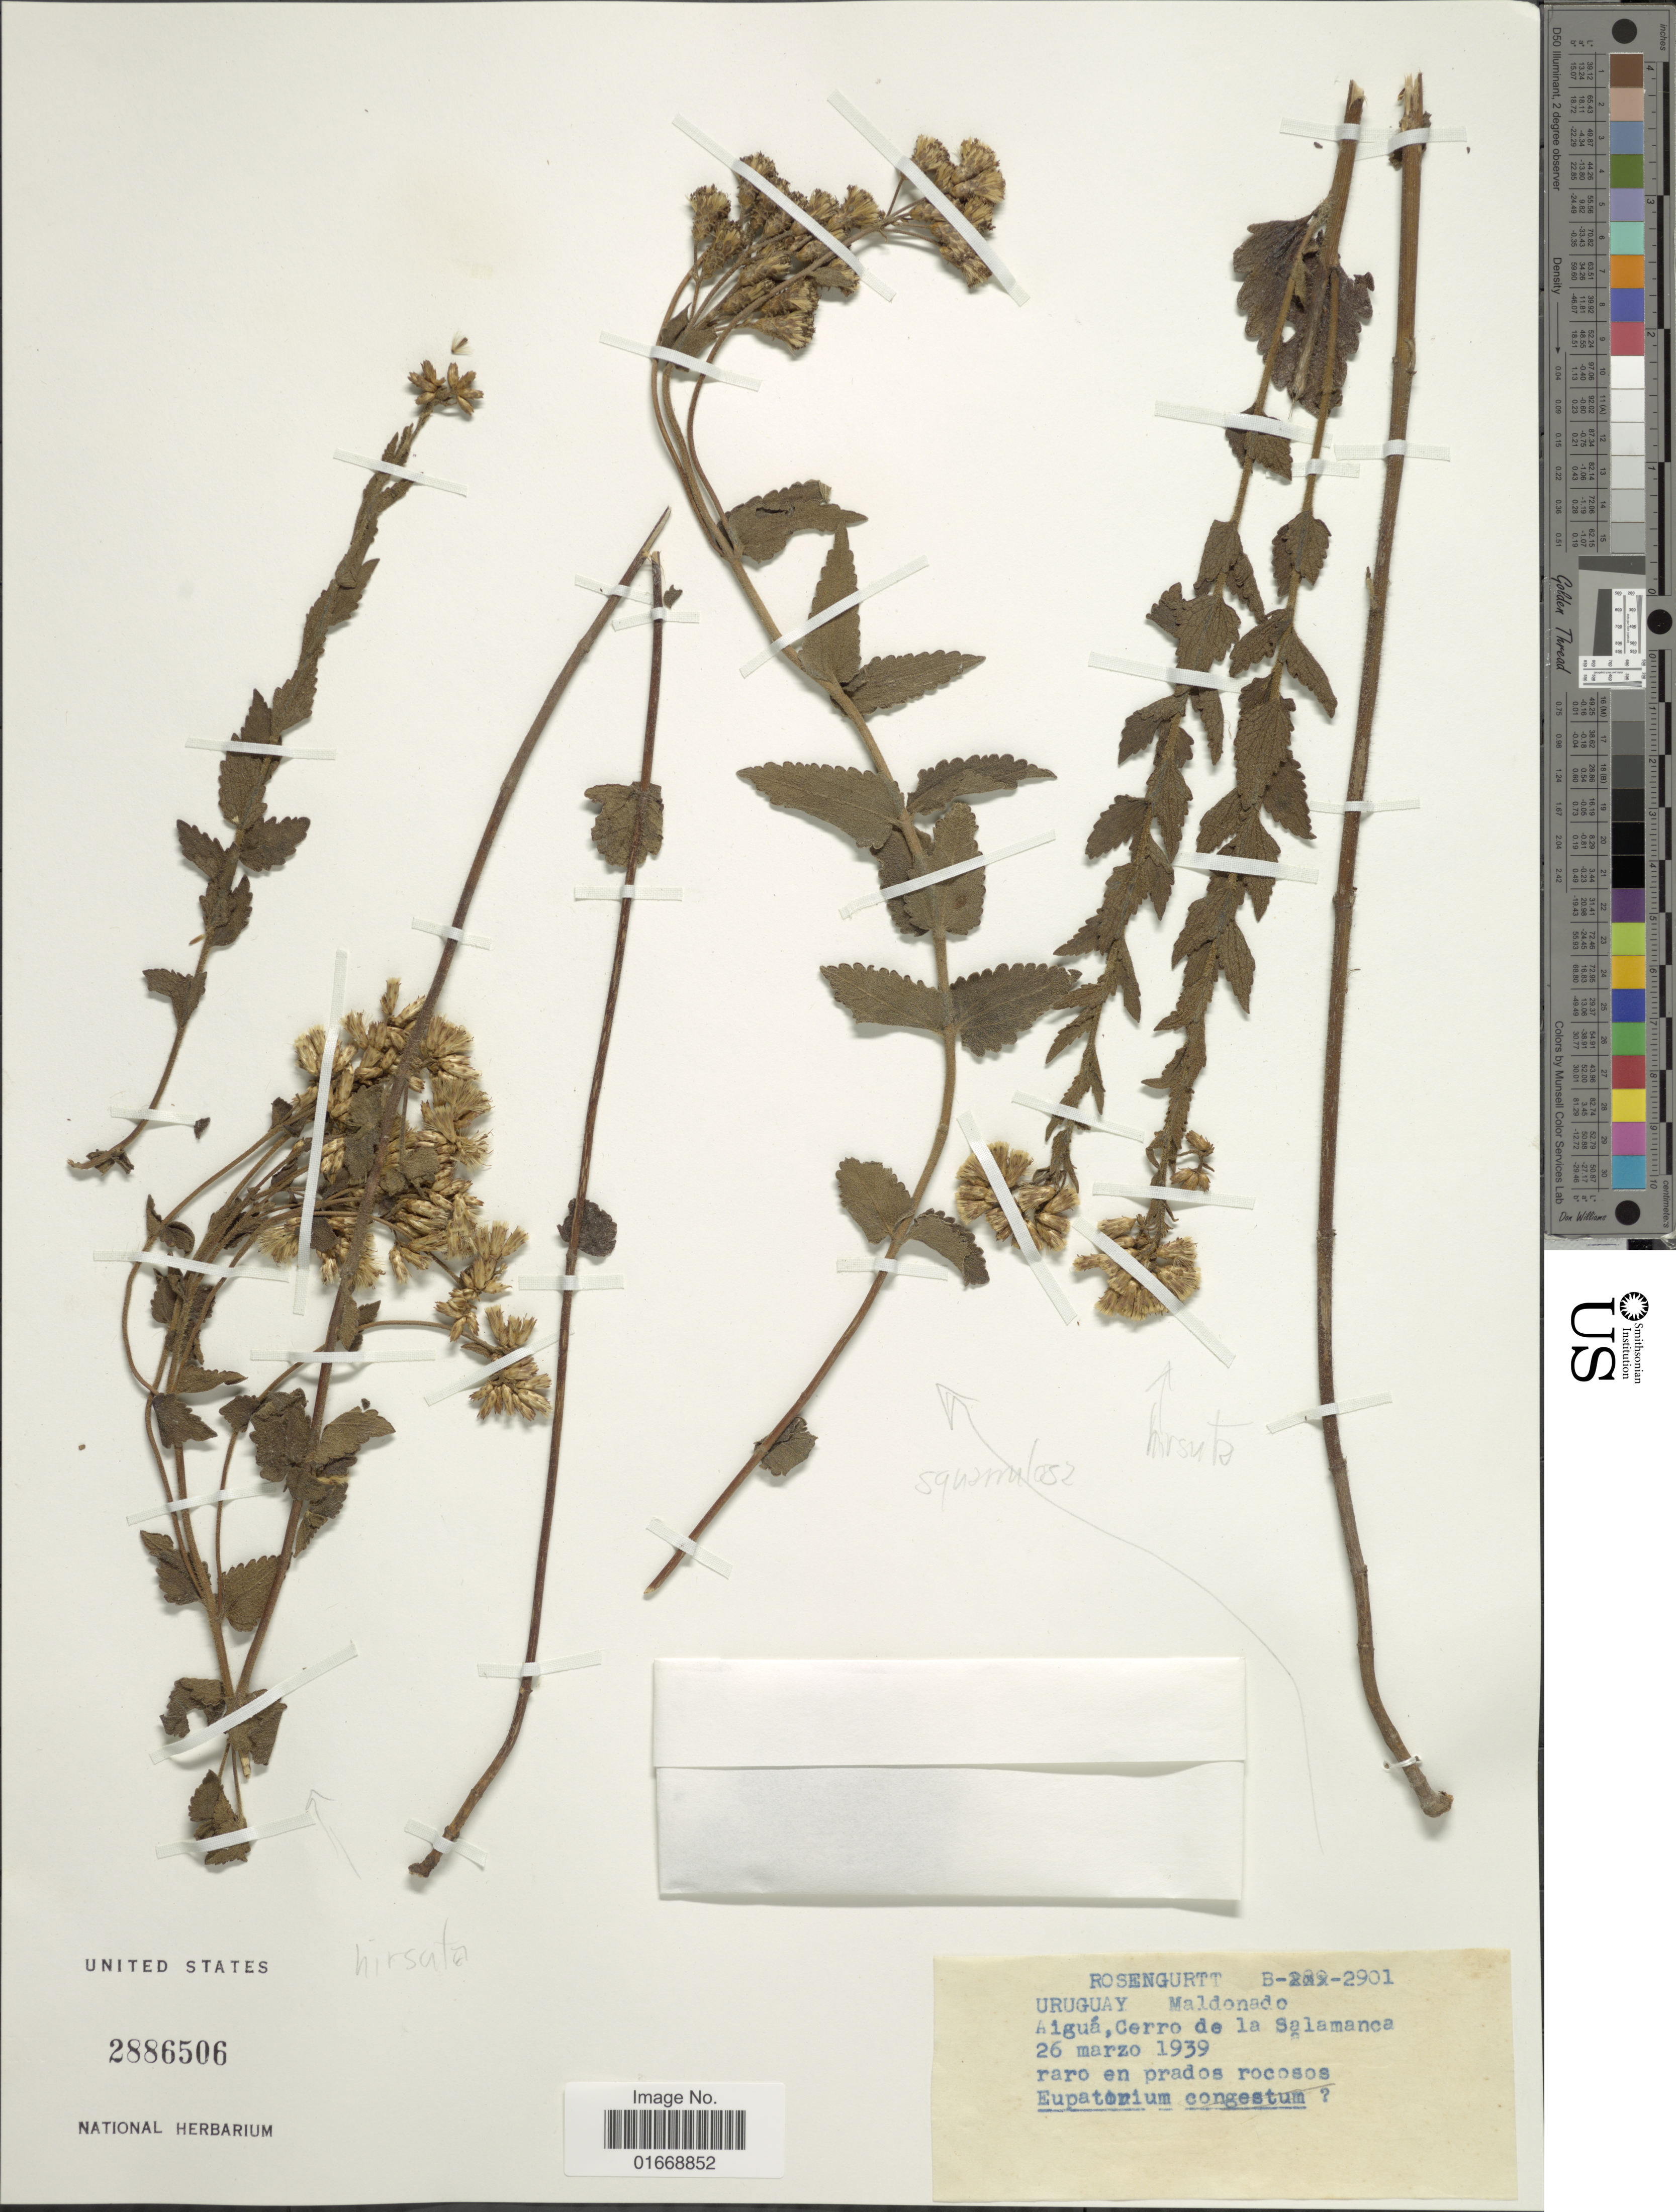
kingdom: Plantae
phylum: Tracheophyta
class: Magnoliopsida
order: Asterales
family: Asteraceae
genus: Chromolaena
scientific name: Chromolaena hirsuta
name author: (Hook. & Arn.) R.M. King & H. Rob.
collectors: Rosengurtt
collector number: B-2901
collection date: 1939-03-26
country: Uruguay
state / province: Maldonado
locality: Aigua, Cerro de la Salamanca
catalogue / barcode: US 2886506